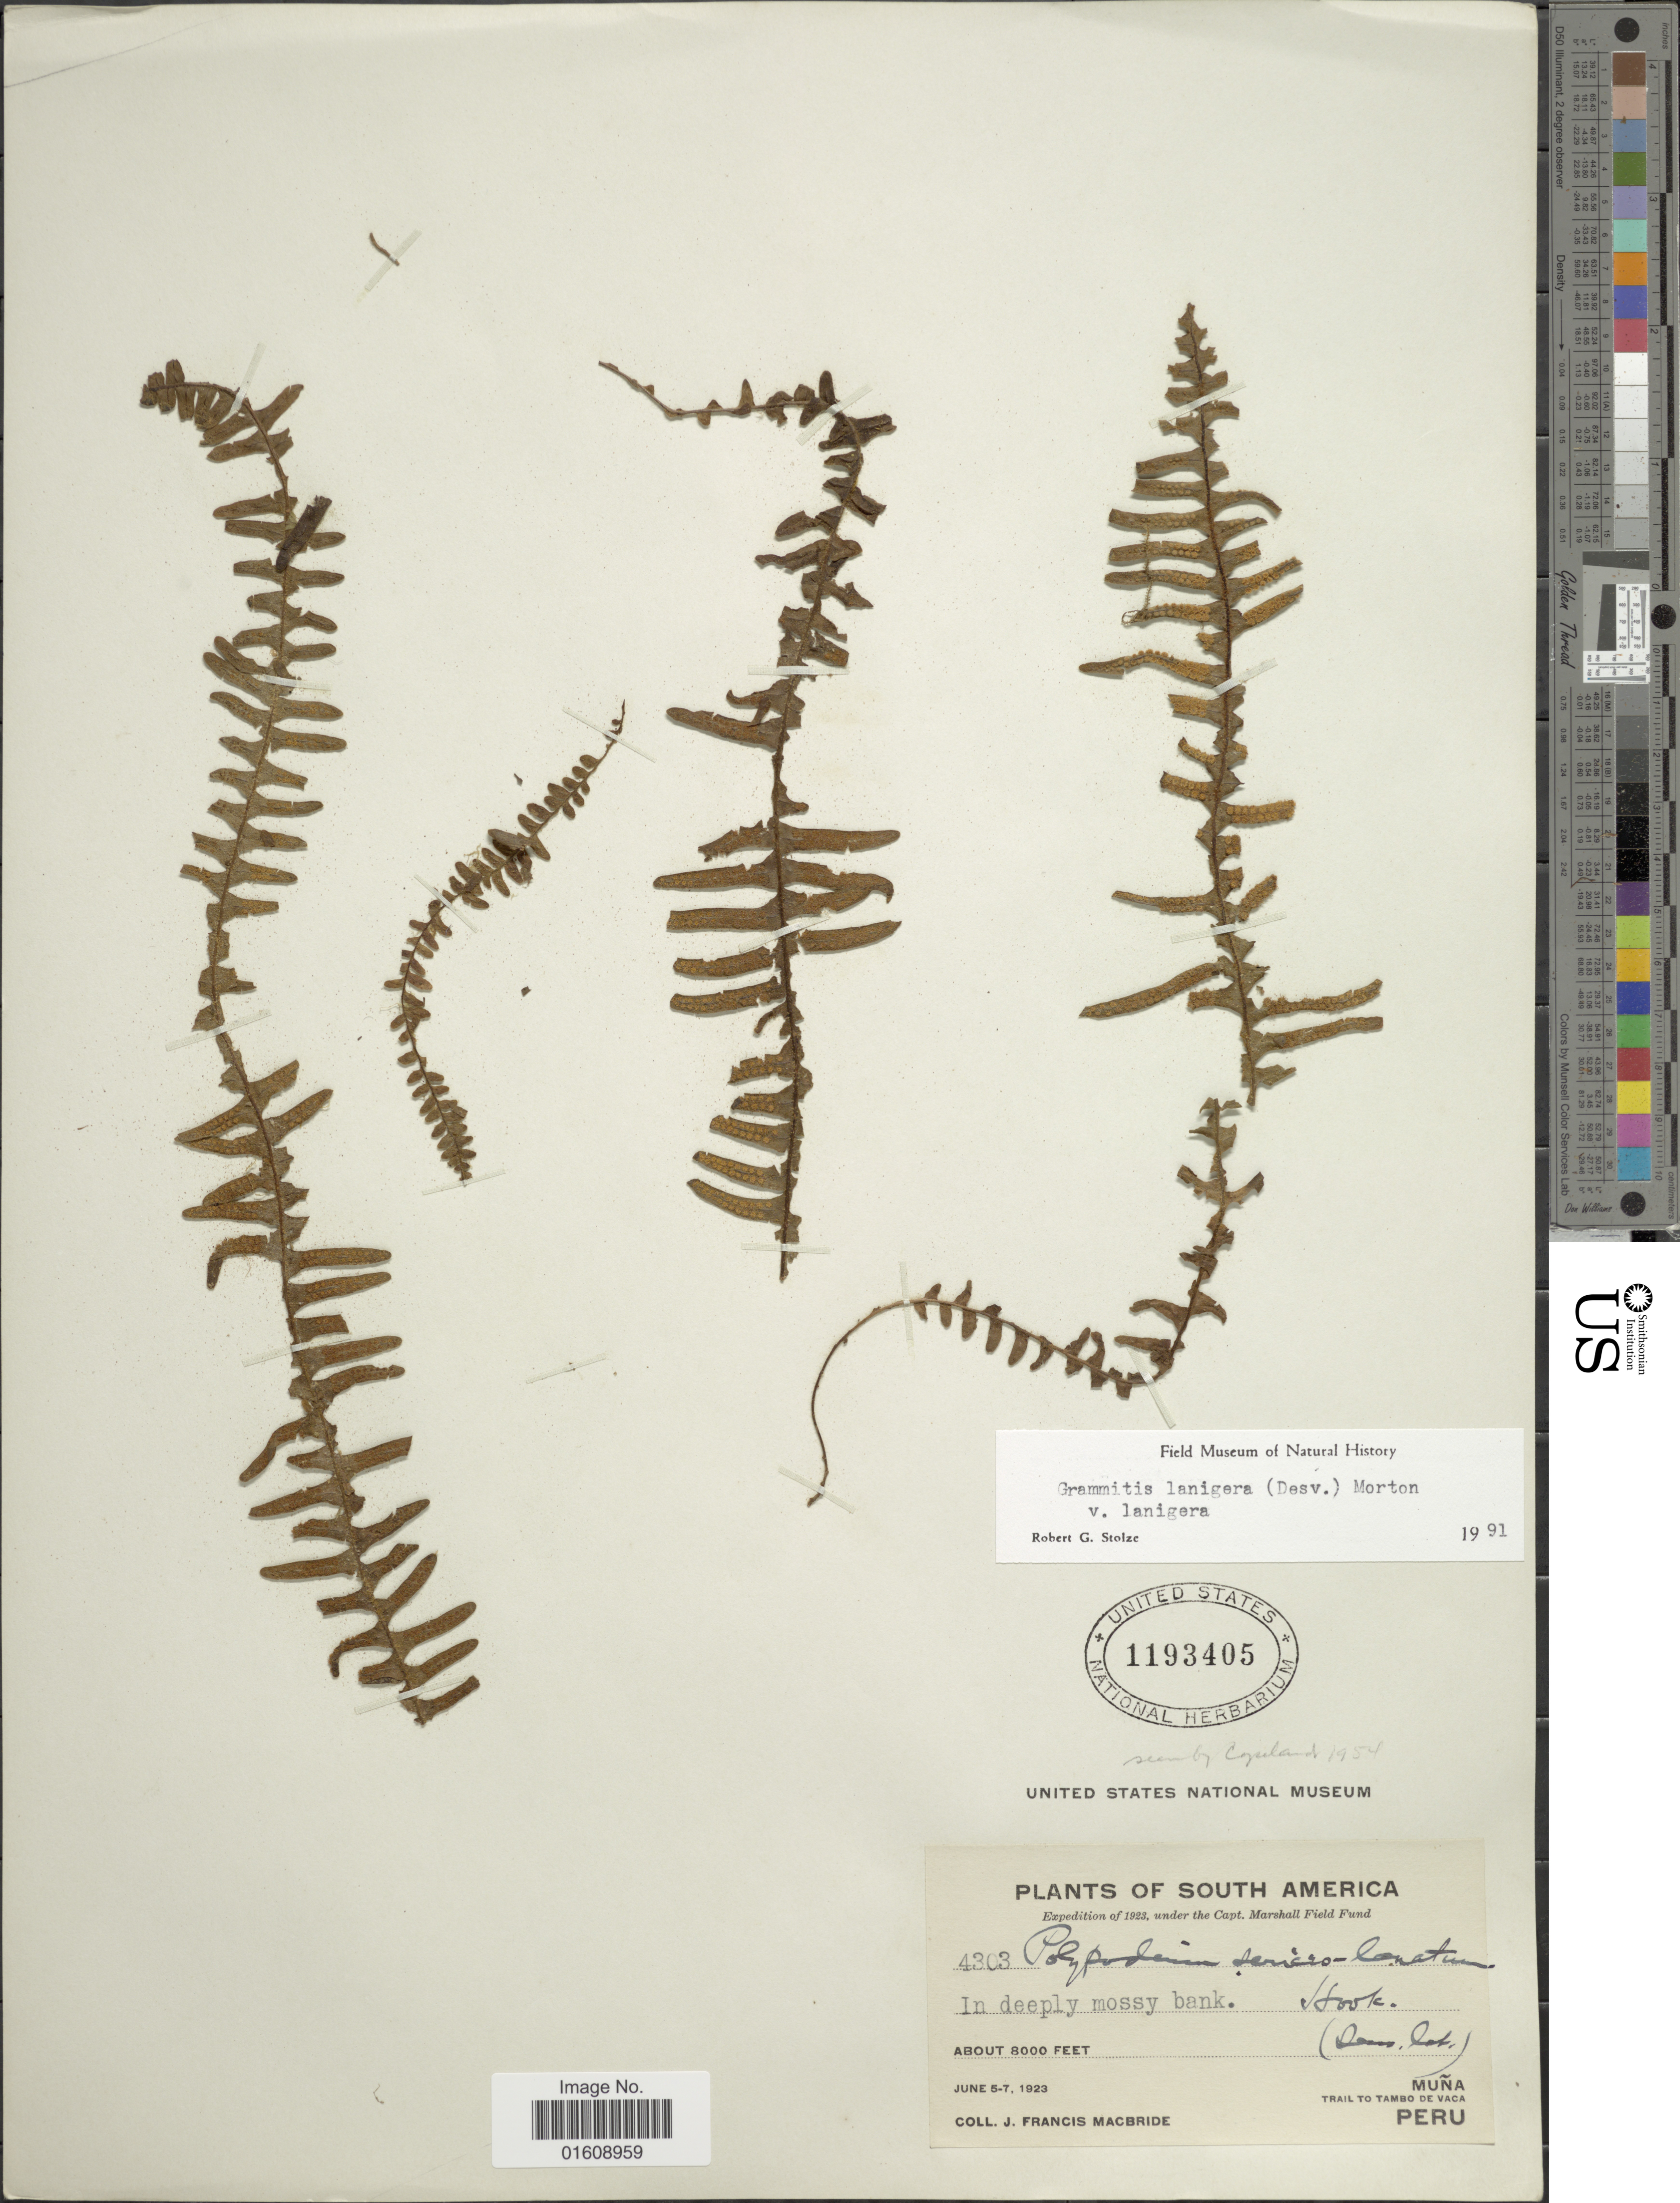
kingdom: Plantae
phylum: Tracheophyta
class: Polypodiopsida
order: Polypodiales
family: Polypodiaceae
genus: Alansmia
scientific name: Alansmia lanigera var. lanigera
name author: (Desv.) Moguel & M. Kessler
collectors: J. F. Macbride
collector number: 4303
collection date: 1923-06-05/1923-06-07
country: Peru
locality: South America, Muña trail to Tambo de Vaca, Peru.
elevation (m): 2438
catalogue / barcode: US 1193405